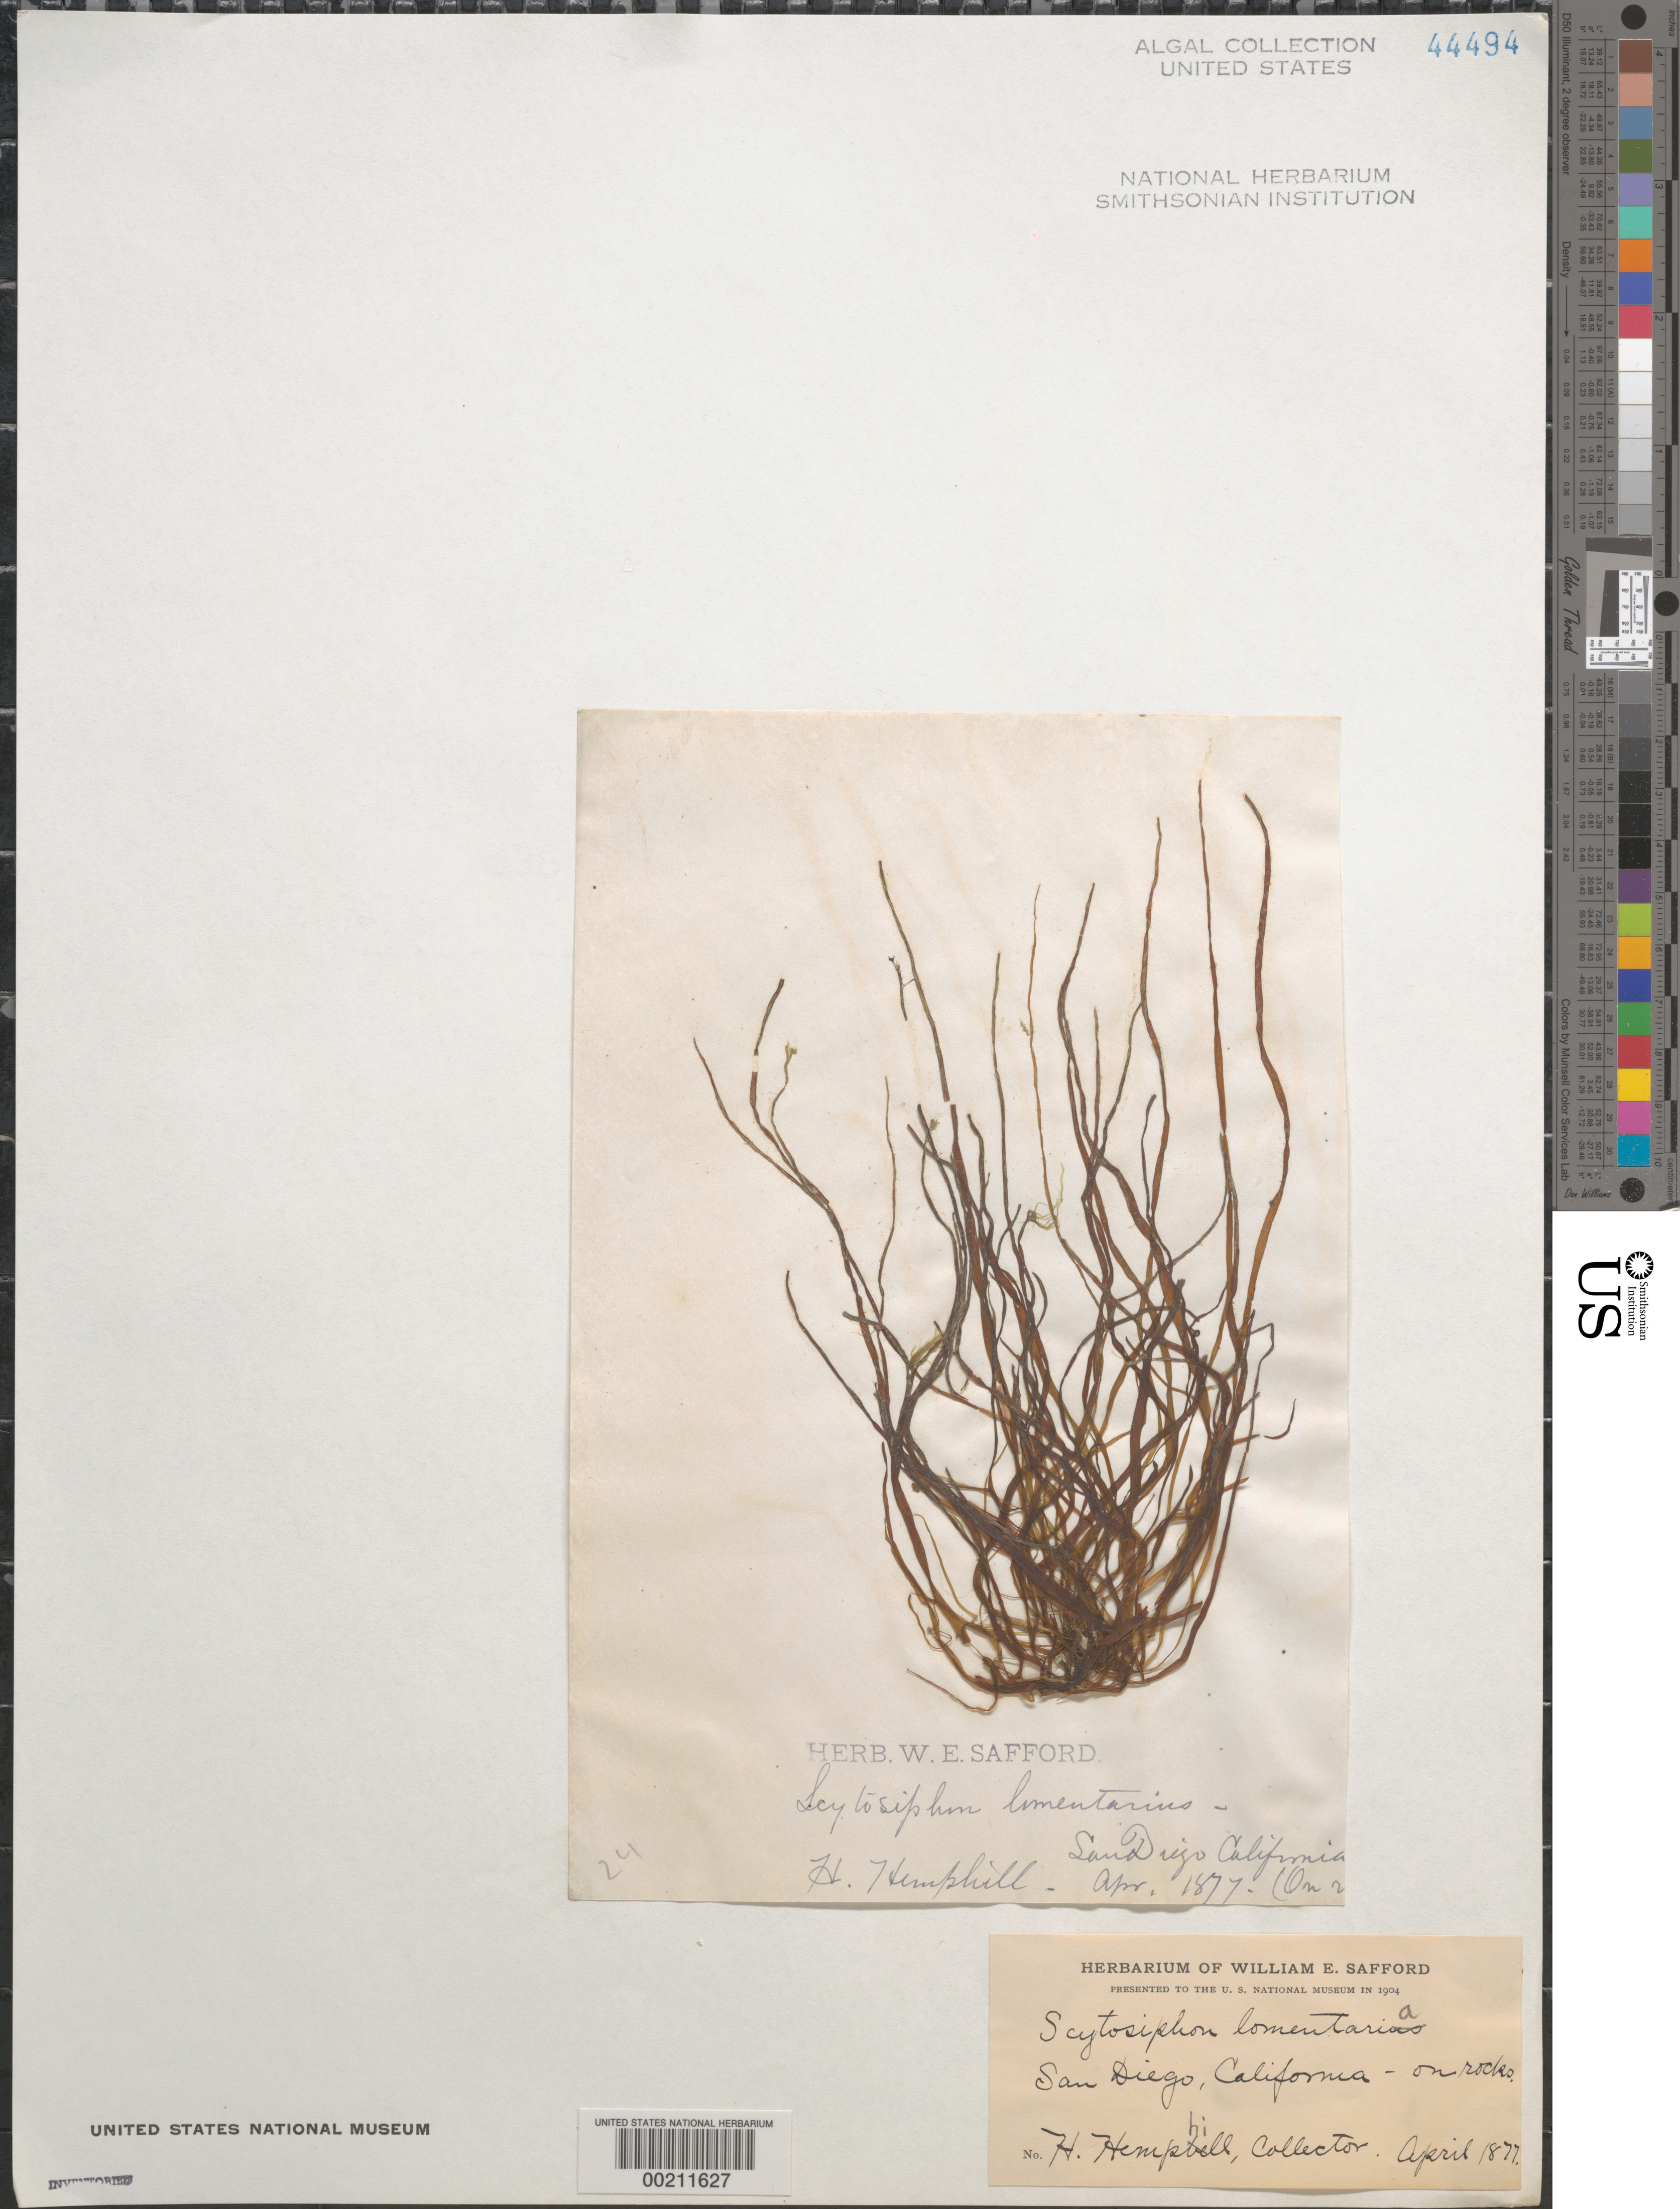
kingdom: Chromista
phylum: Ochrophyta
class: Phaeophyceae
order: Scytosiphonales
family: Scytosiphonaceae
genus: Scytosiphon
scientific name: Scytosiphon lomentaria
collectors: A. H. Hemphill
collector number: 24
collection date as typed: Apr 1877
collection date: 1877-04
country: United States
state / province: California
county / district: San Diego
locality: San Diego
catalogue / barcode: US 44494